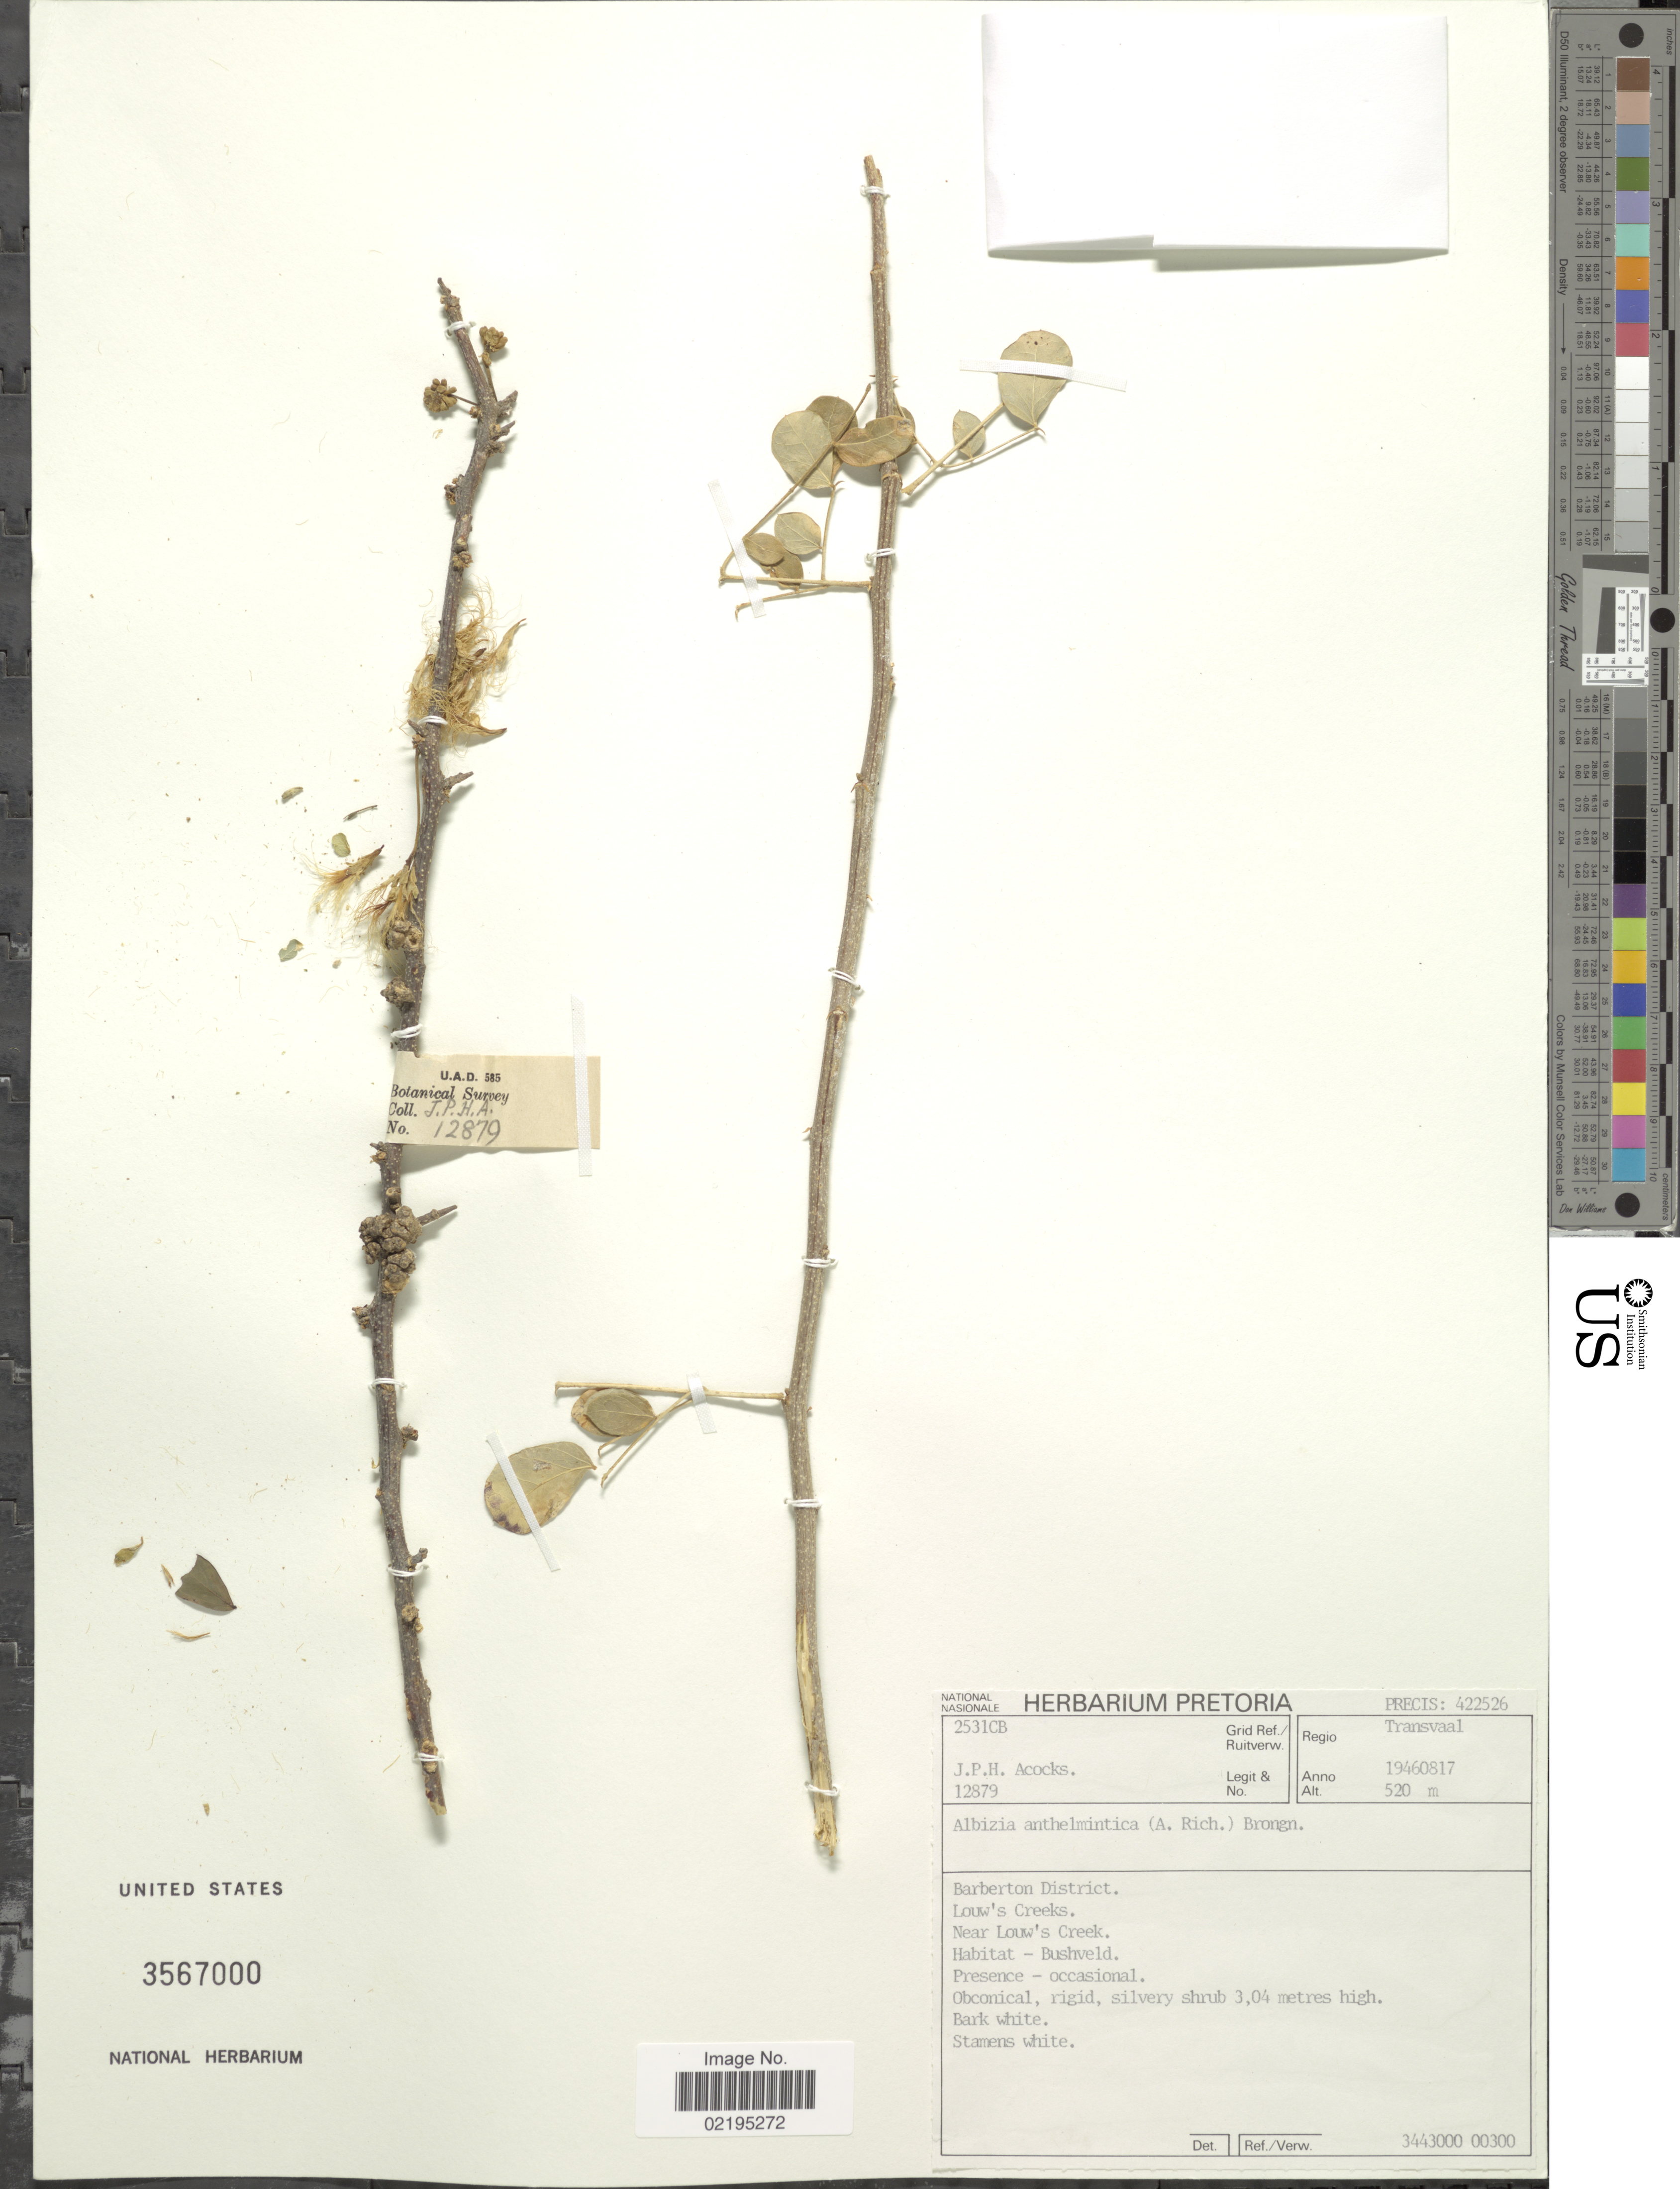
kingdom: Plantae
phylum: Tracheophyta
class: Magnoliopsida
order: Fabales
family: Fabaceae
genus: Albizia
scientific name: Albizia anthelmintica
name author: Brongn.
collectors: J. P. Acocks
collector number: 12879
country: South Africa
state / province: Mpumalanga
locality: Regio Transvaal, Barberton District, Louw's Creek. Near Louw's Creek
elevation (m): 520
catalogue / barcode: US 3567000